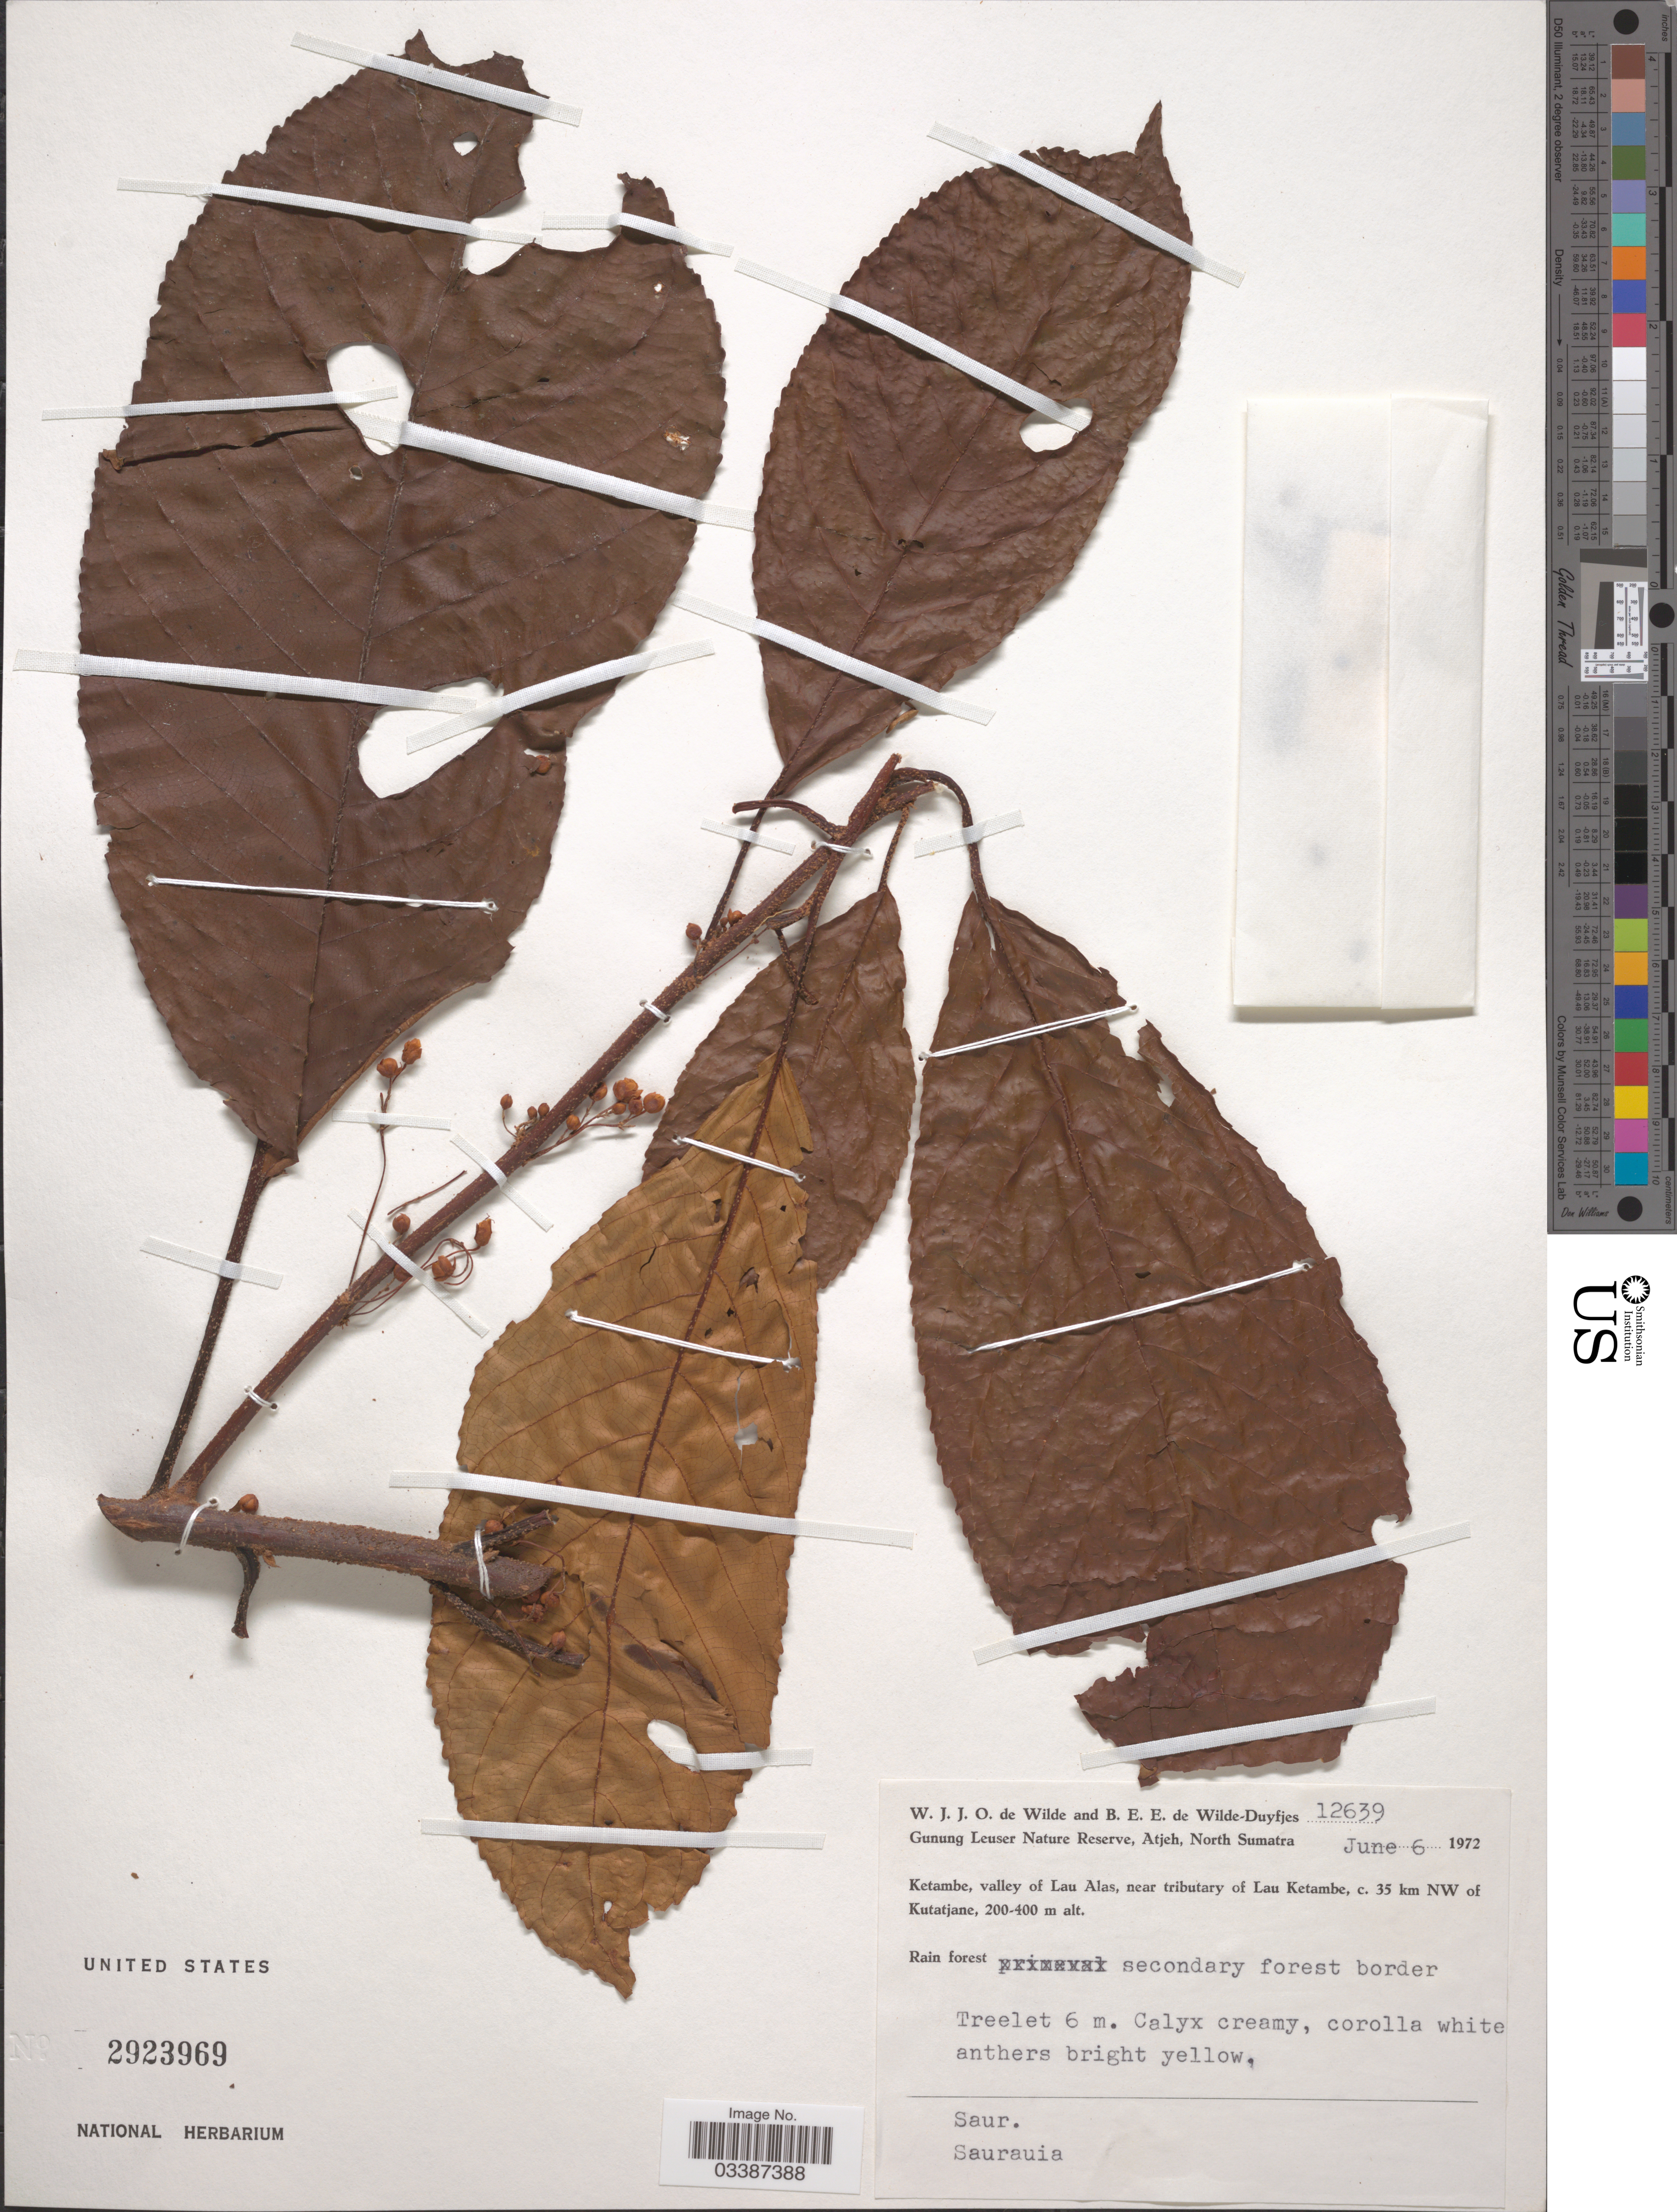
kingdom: Plantae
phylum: Tracheophyta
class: Magnoliopsida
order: Ericales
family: Actinidiaceae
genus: Saurauia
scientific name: Saurauia sp.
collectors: W. J. de Wilde & B. E. de Wilde-Duyfjes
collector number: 12639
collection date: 1972-06-06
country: Indonesia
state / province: Sumatra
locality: Gunung Leuser Nature Reserve, Atjeh, North Sumatra. Ketambe, valley of Lau Alas, near tributary of Lau Ketambe, c. 35 km NW of Kutatjane.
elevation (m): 200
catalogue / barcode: US 2923969